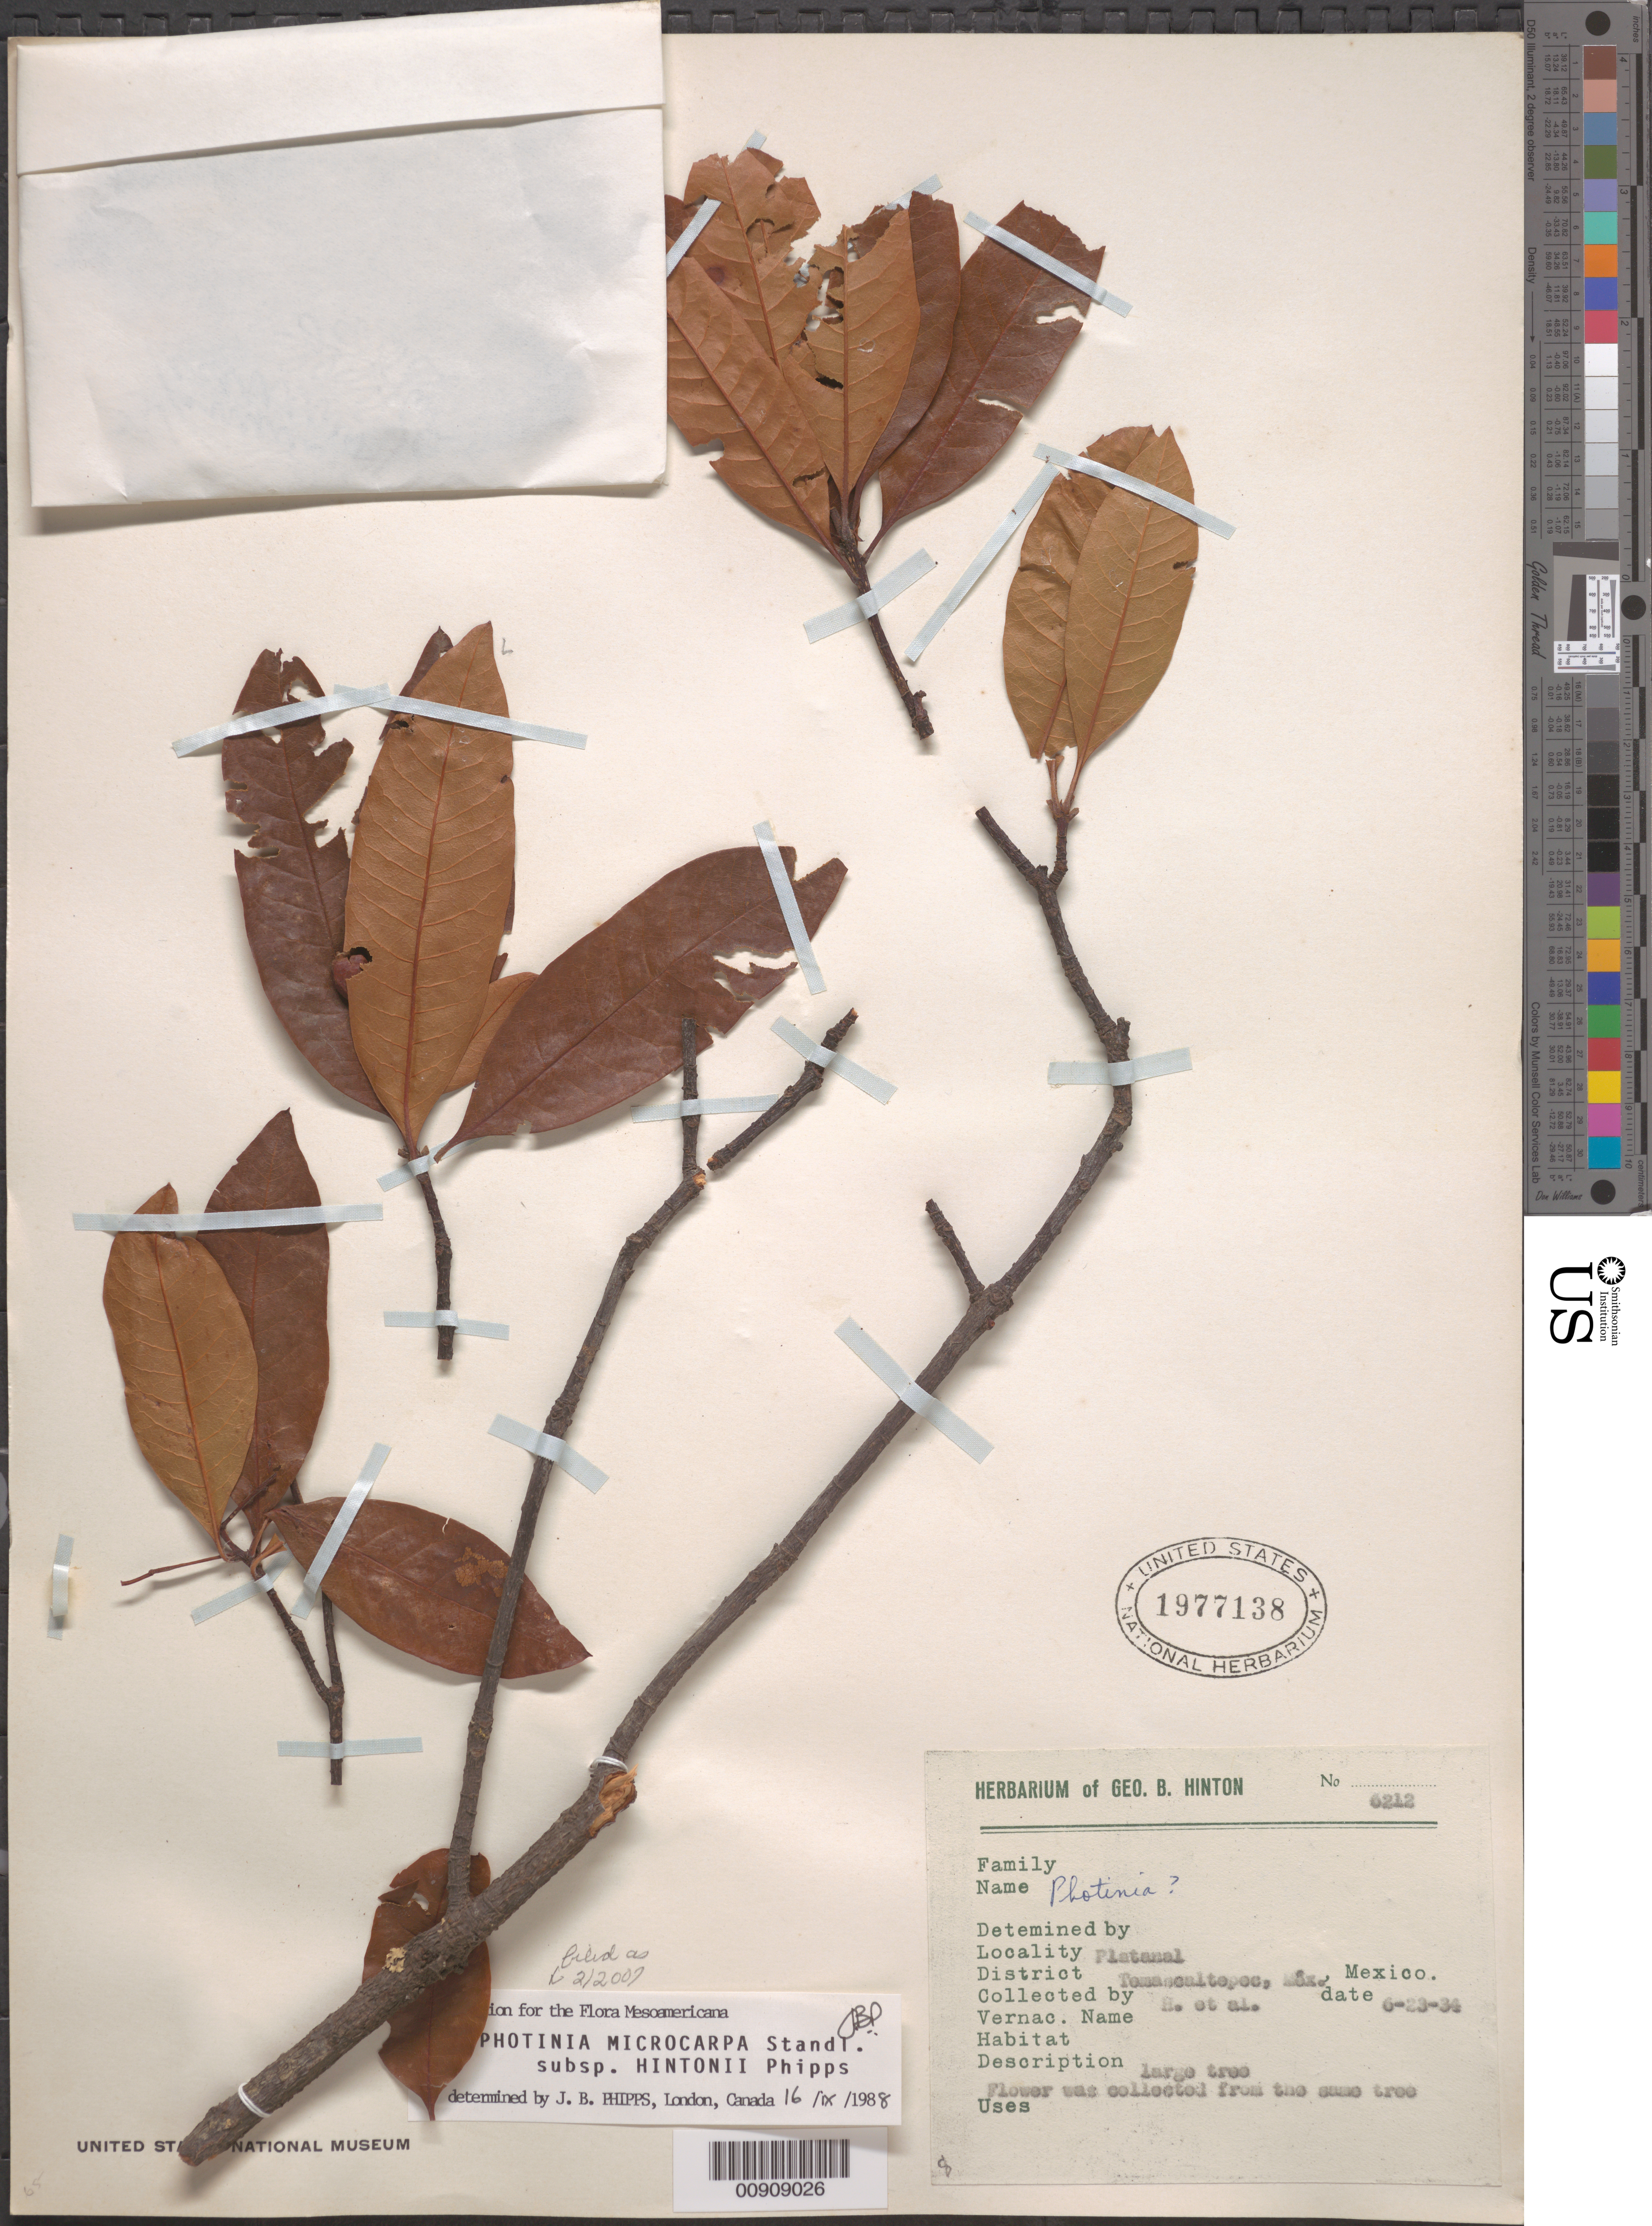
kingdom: Plantae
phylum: Tracheophyta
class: Magnoliopsida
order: Rosales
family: Rosaceae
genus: Phippsiomeles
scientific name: Phippsiomeles microcarpa subsp. hintonii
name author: (J.B. Phipps) B.B. Liu & J. Wen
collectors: G. B. Hinton & et al.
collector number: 6212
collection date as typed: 23 Jun 1934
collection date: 1934-06-23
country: Mexico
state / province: México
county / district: Temascaltepec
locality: Platanal, District Temascaltepec, State of Mexico.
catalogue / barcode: US 1977138